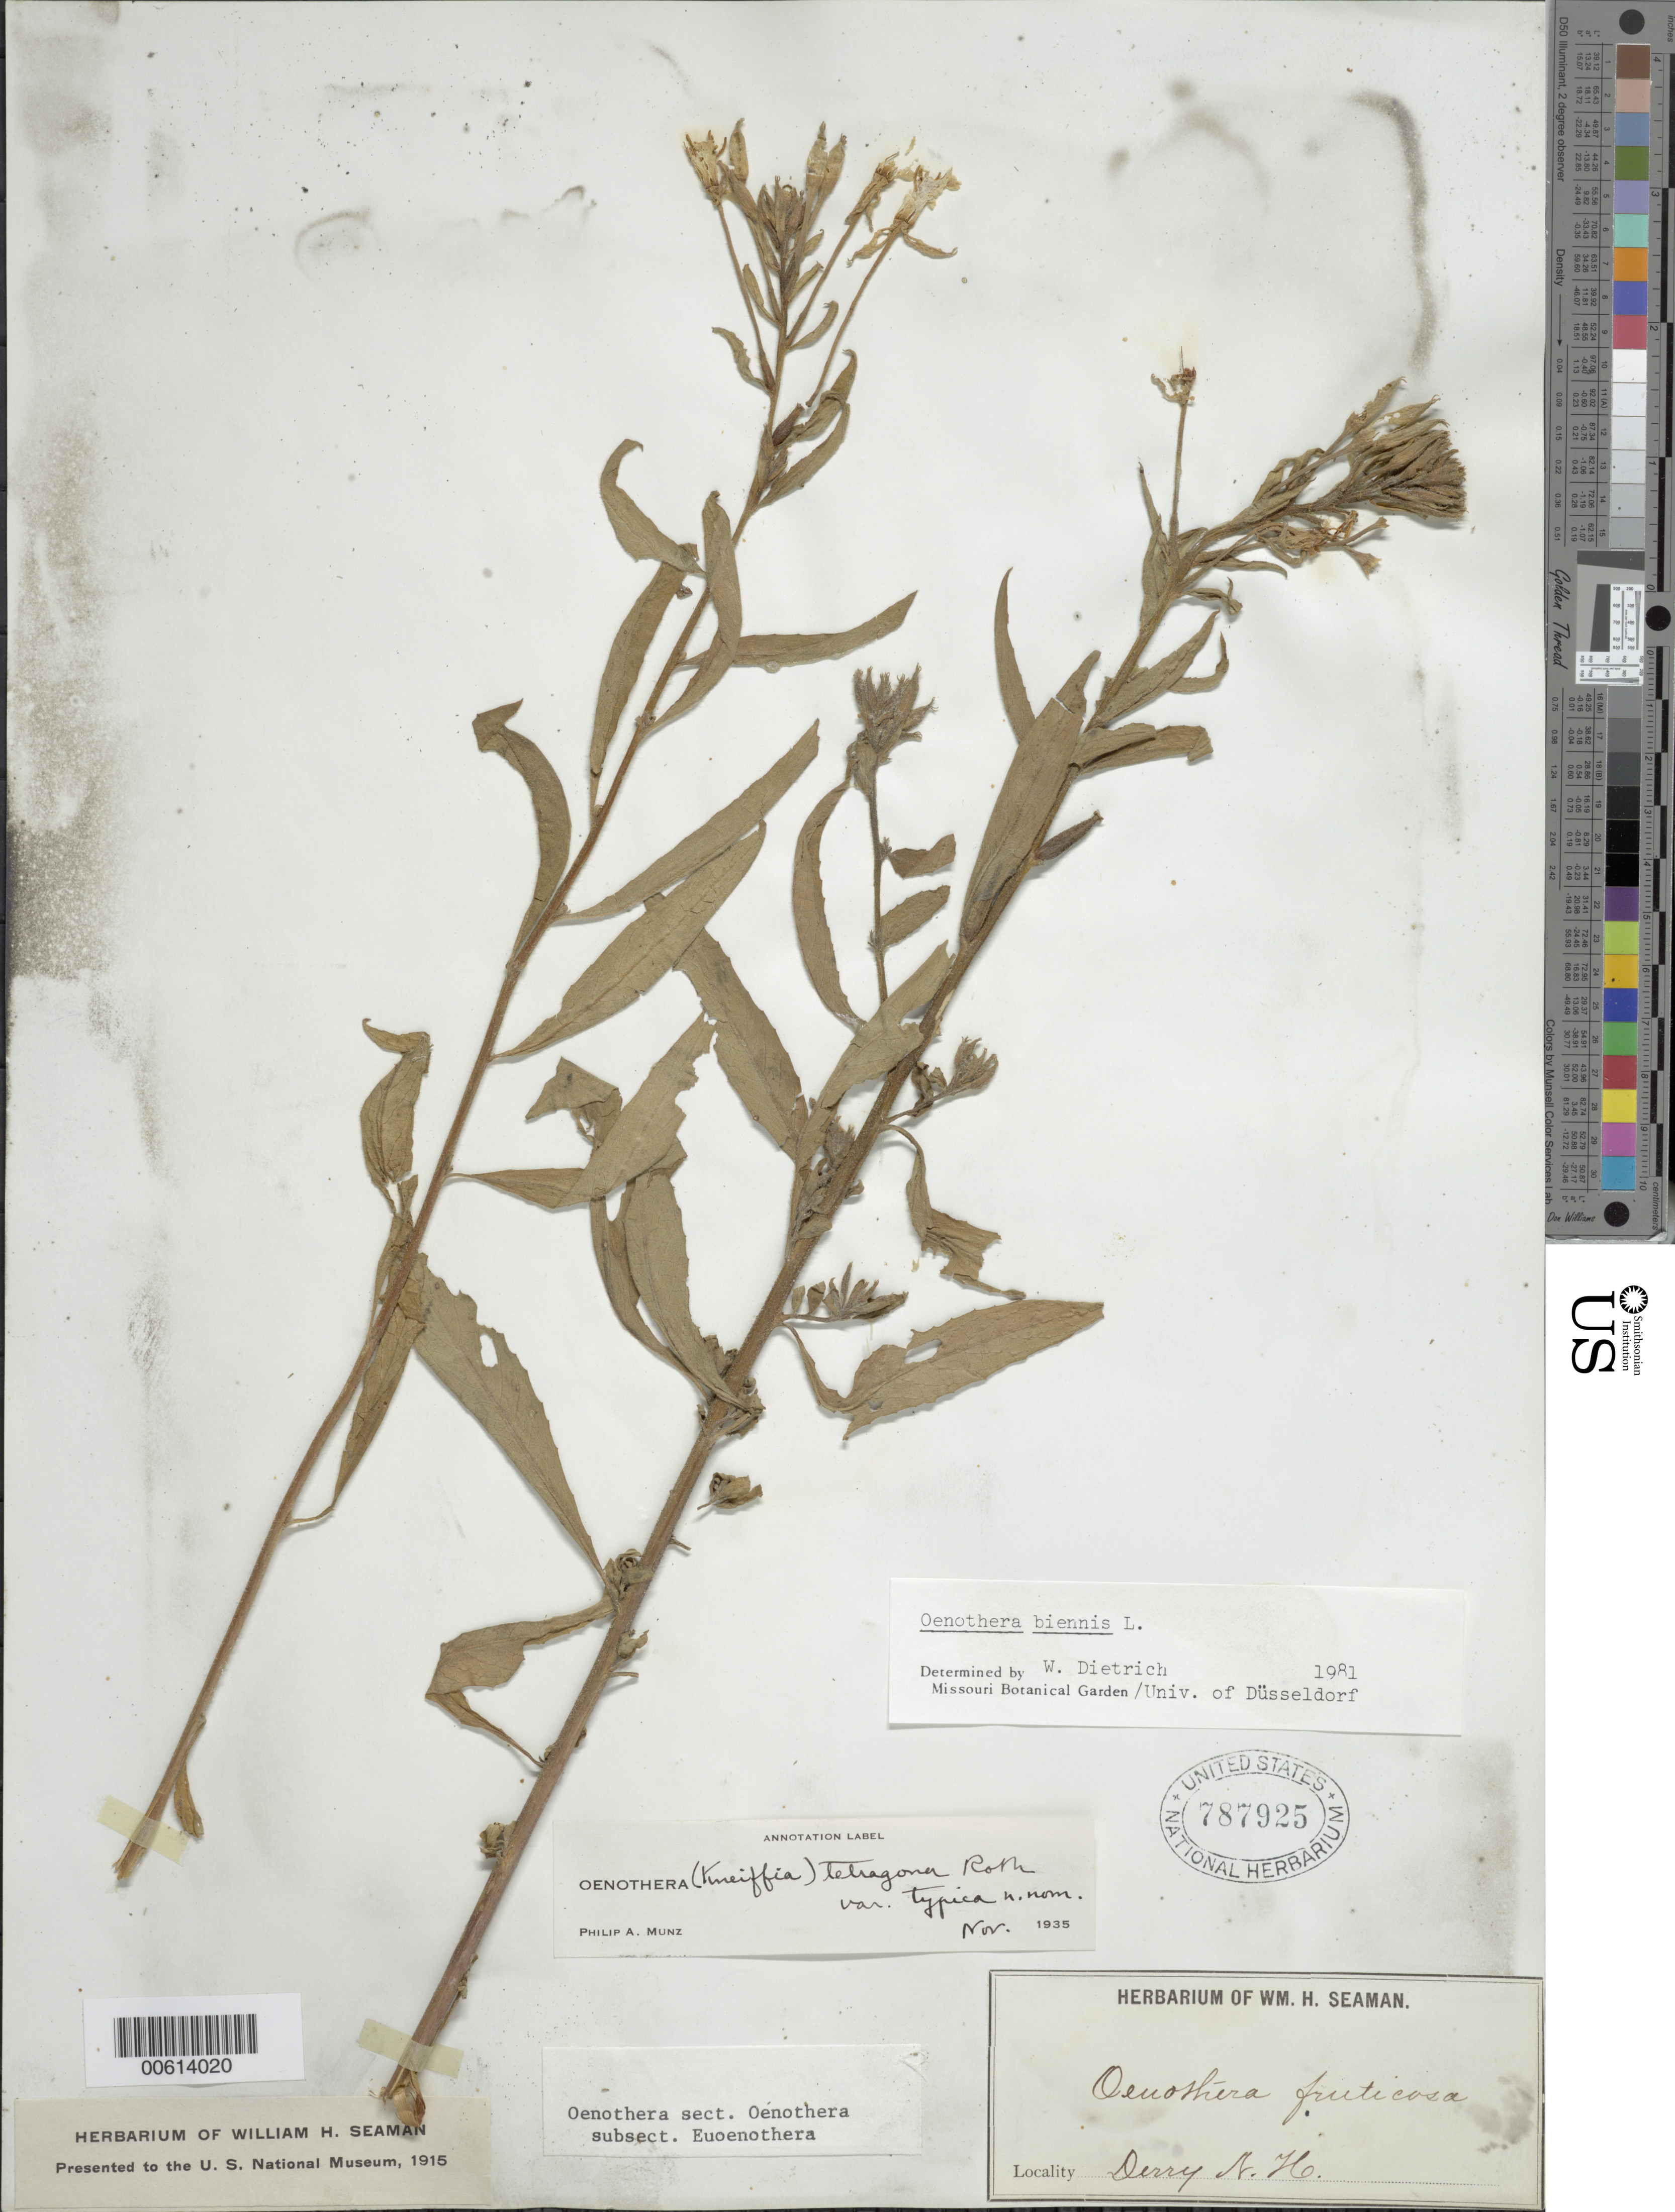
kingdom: Plantae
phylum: Tracheophyta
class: Magnoliopsida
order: Myrtales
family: Onagraceae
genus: Oenothera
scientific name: Oenothera biennis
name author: L.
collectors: W. Seaman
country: United States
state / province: New Hampshire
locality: Derry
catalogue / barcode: US 787925